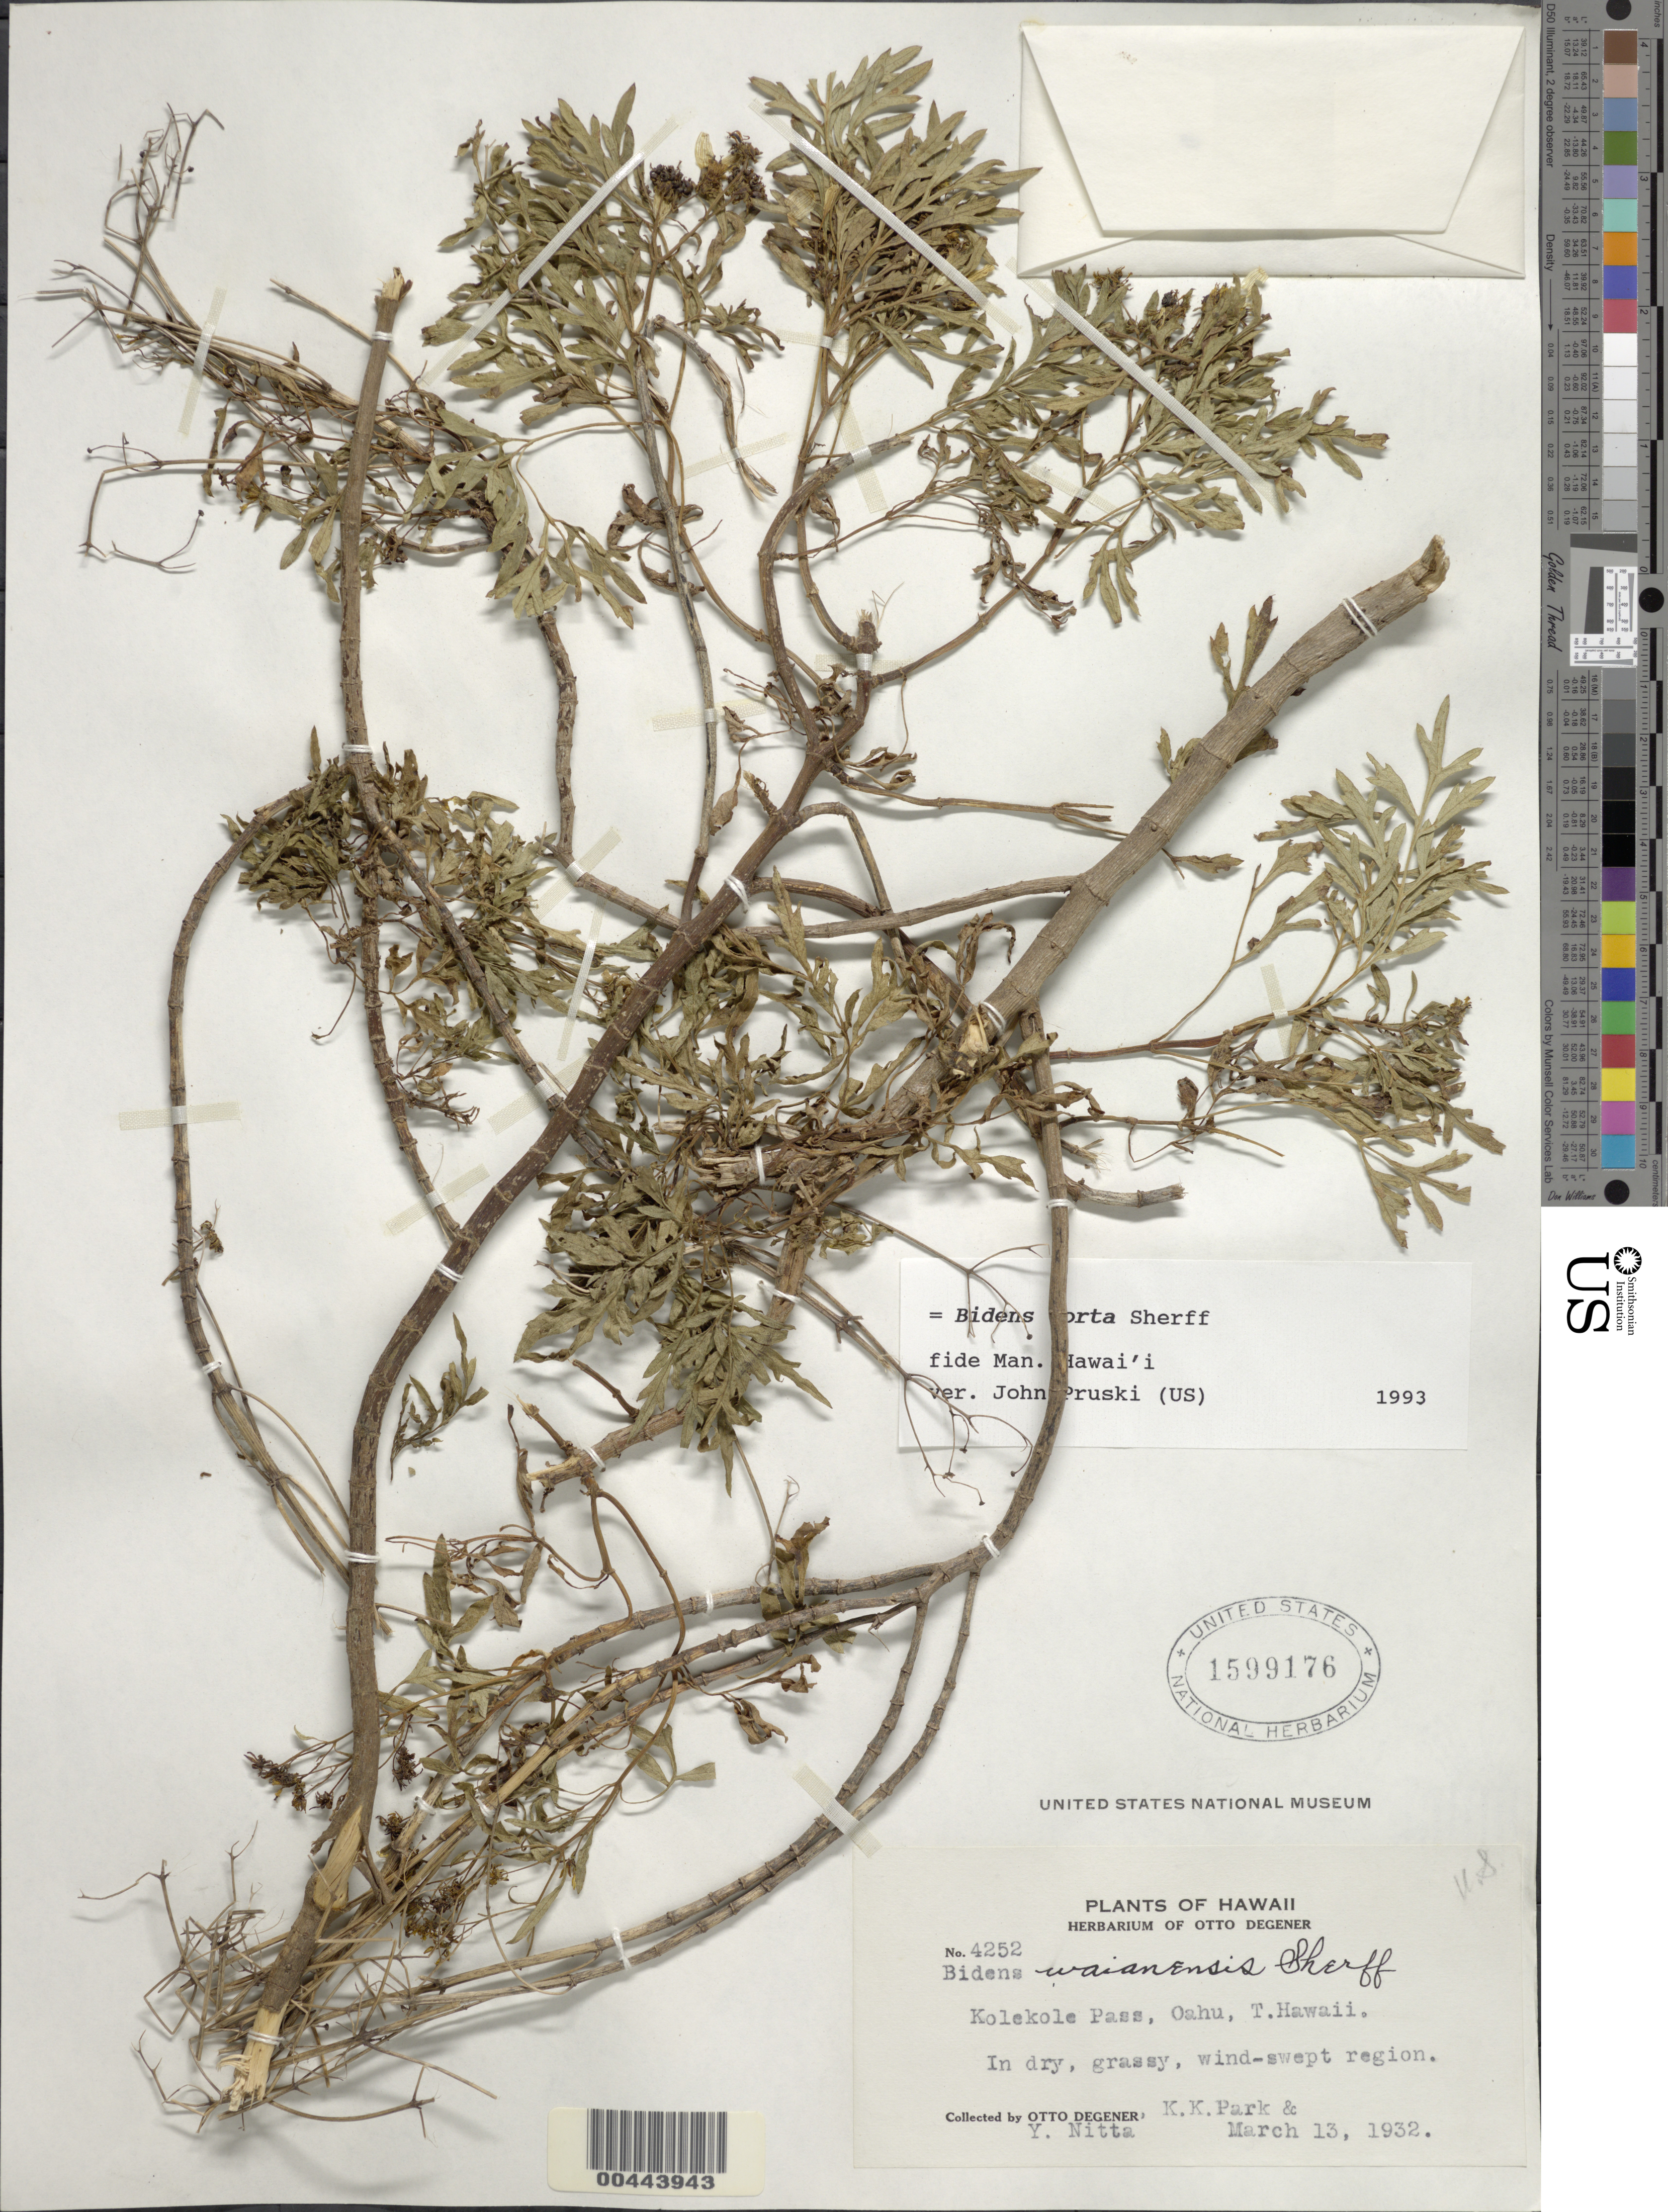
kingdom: Plantae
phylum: Tracheophyta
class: Magnoliopsida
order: Asterales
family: Asteraceae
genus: Bidens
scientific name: Bidens torta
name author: Sherff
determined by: Pruski, J. F.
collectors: O. Degener, K. Park & Y. Nitta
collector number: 4252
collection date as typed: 13 Mar 1932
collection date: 1932-03-13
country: United States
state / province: Hawaii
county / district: Honolulu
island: Oahu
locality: Kolekole Pass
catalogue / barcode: US 1599176